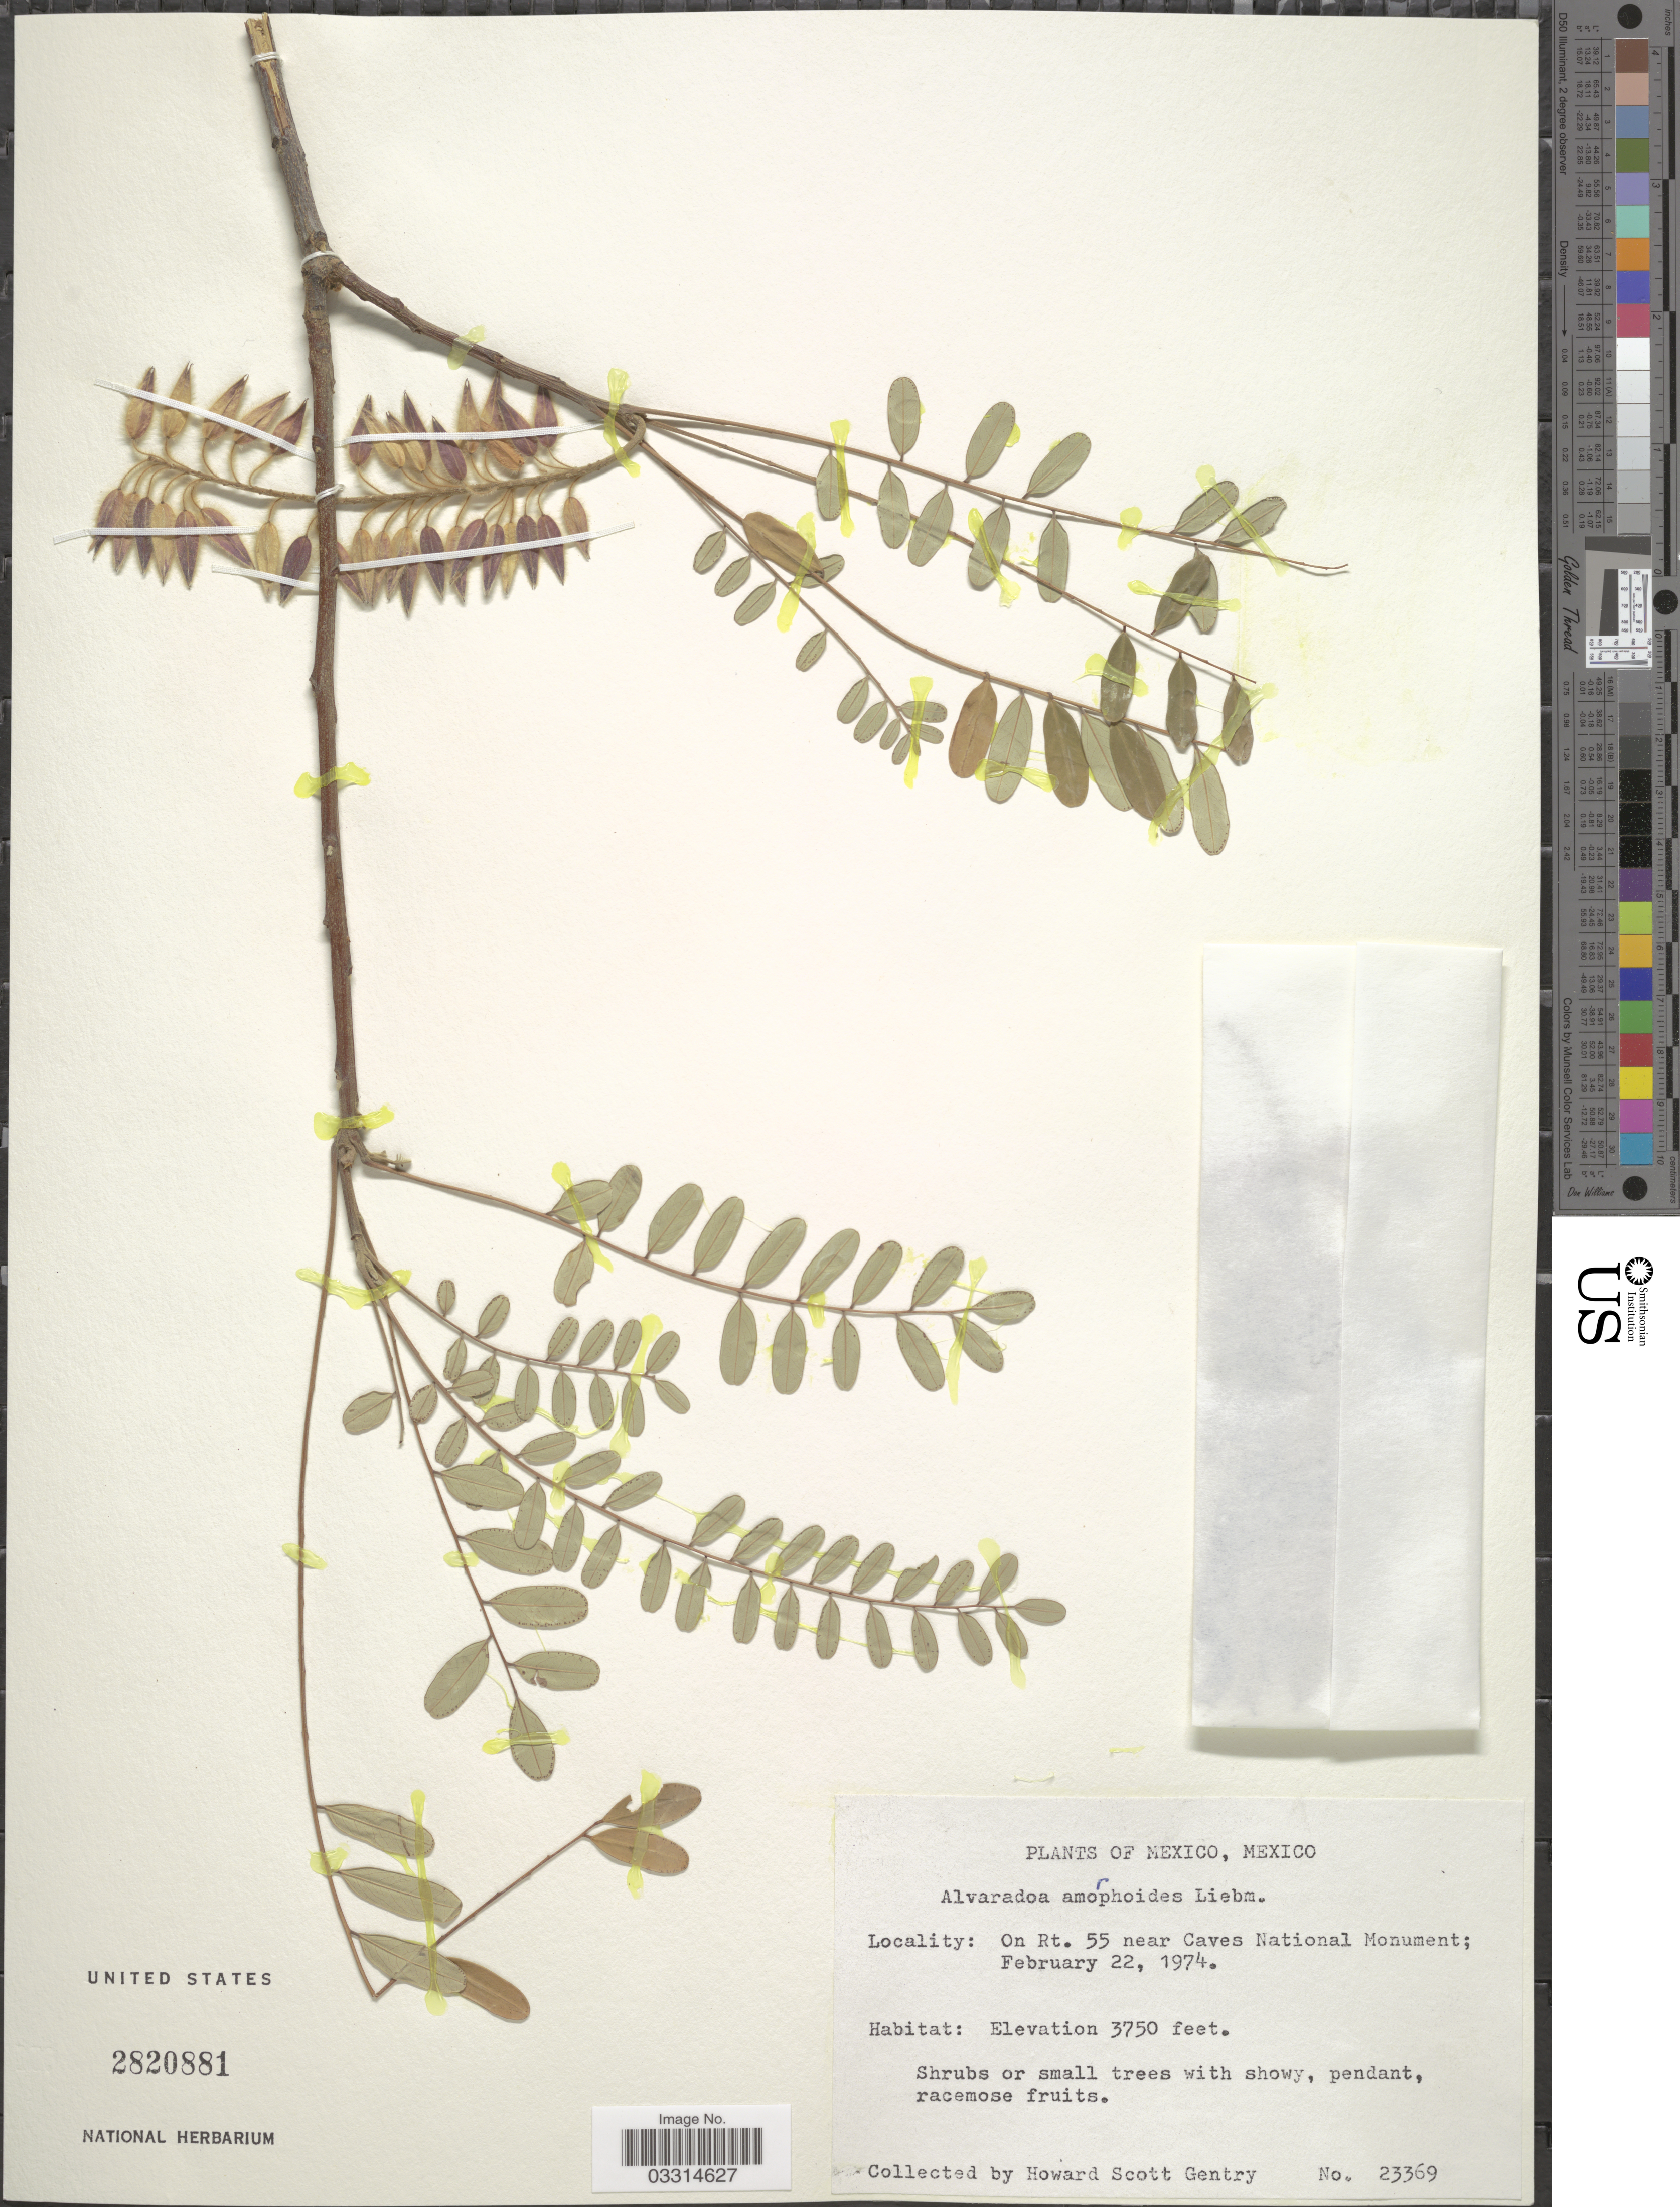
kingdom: Plantae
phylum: Tracheophyta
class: Magnoliopsida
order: Picramniales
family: Picramniaceae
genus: Alvaradoa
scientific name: Alvaradoa amorphoides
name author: Liebm.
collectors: H. S. Gentry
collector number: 23369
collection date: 1974-02-22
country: Mexico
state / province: México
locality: On Rt. 55 near Caves National Monument.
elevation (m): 1143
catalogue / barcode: US 2820881